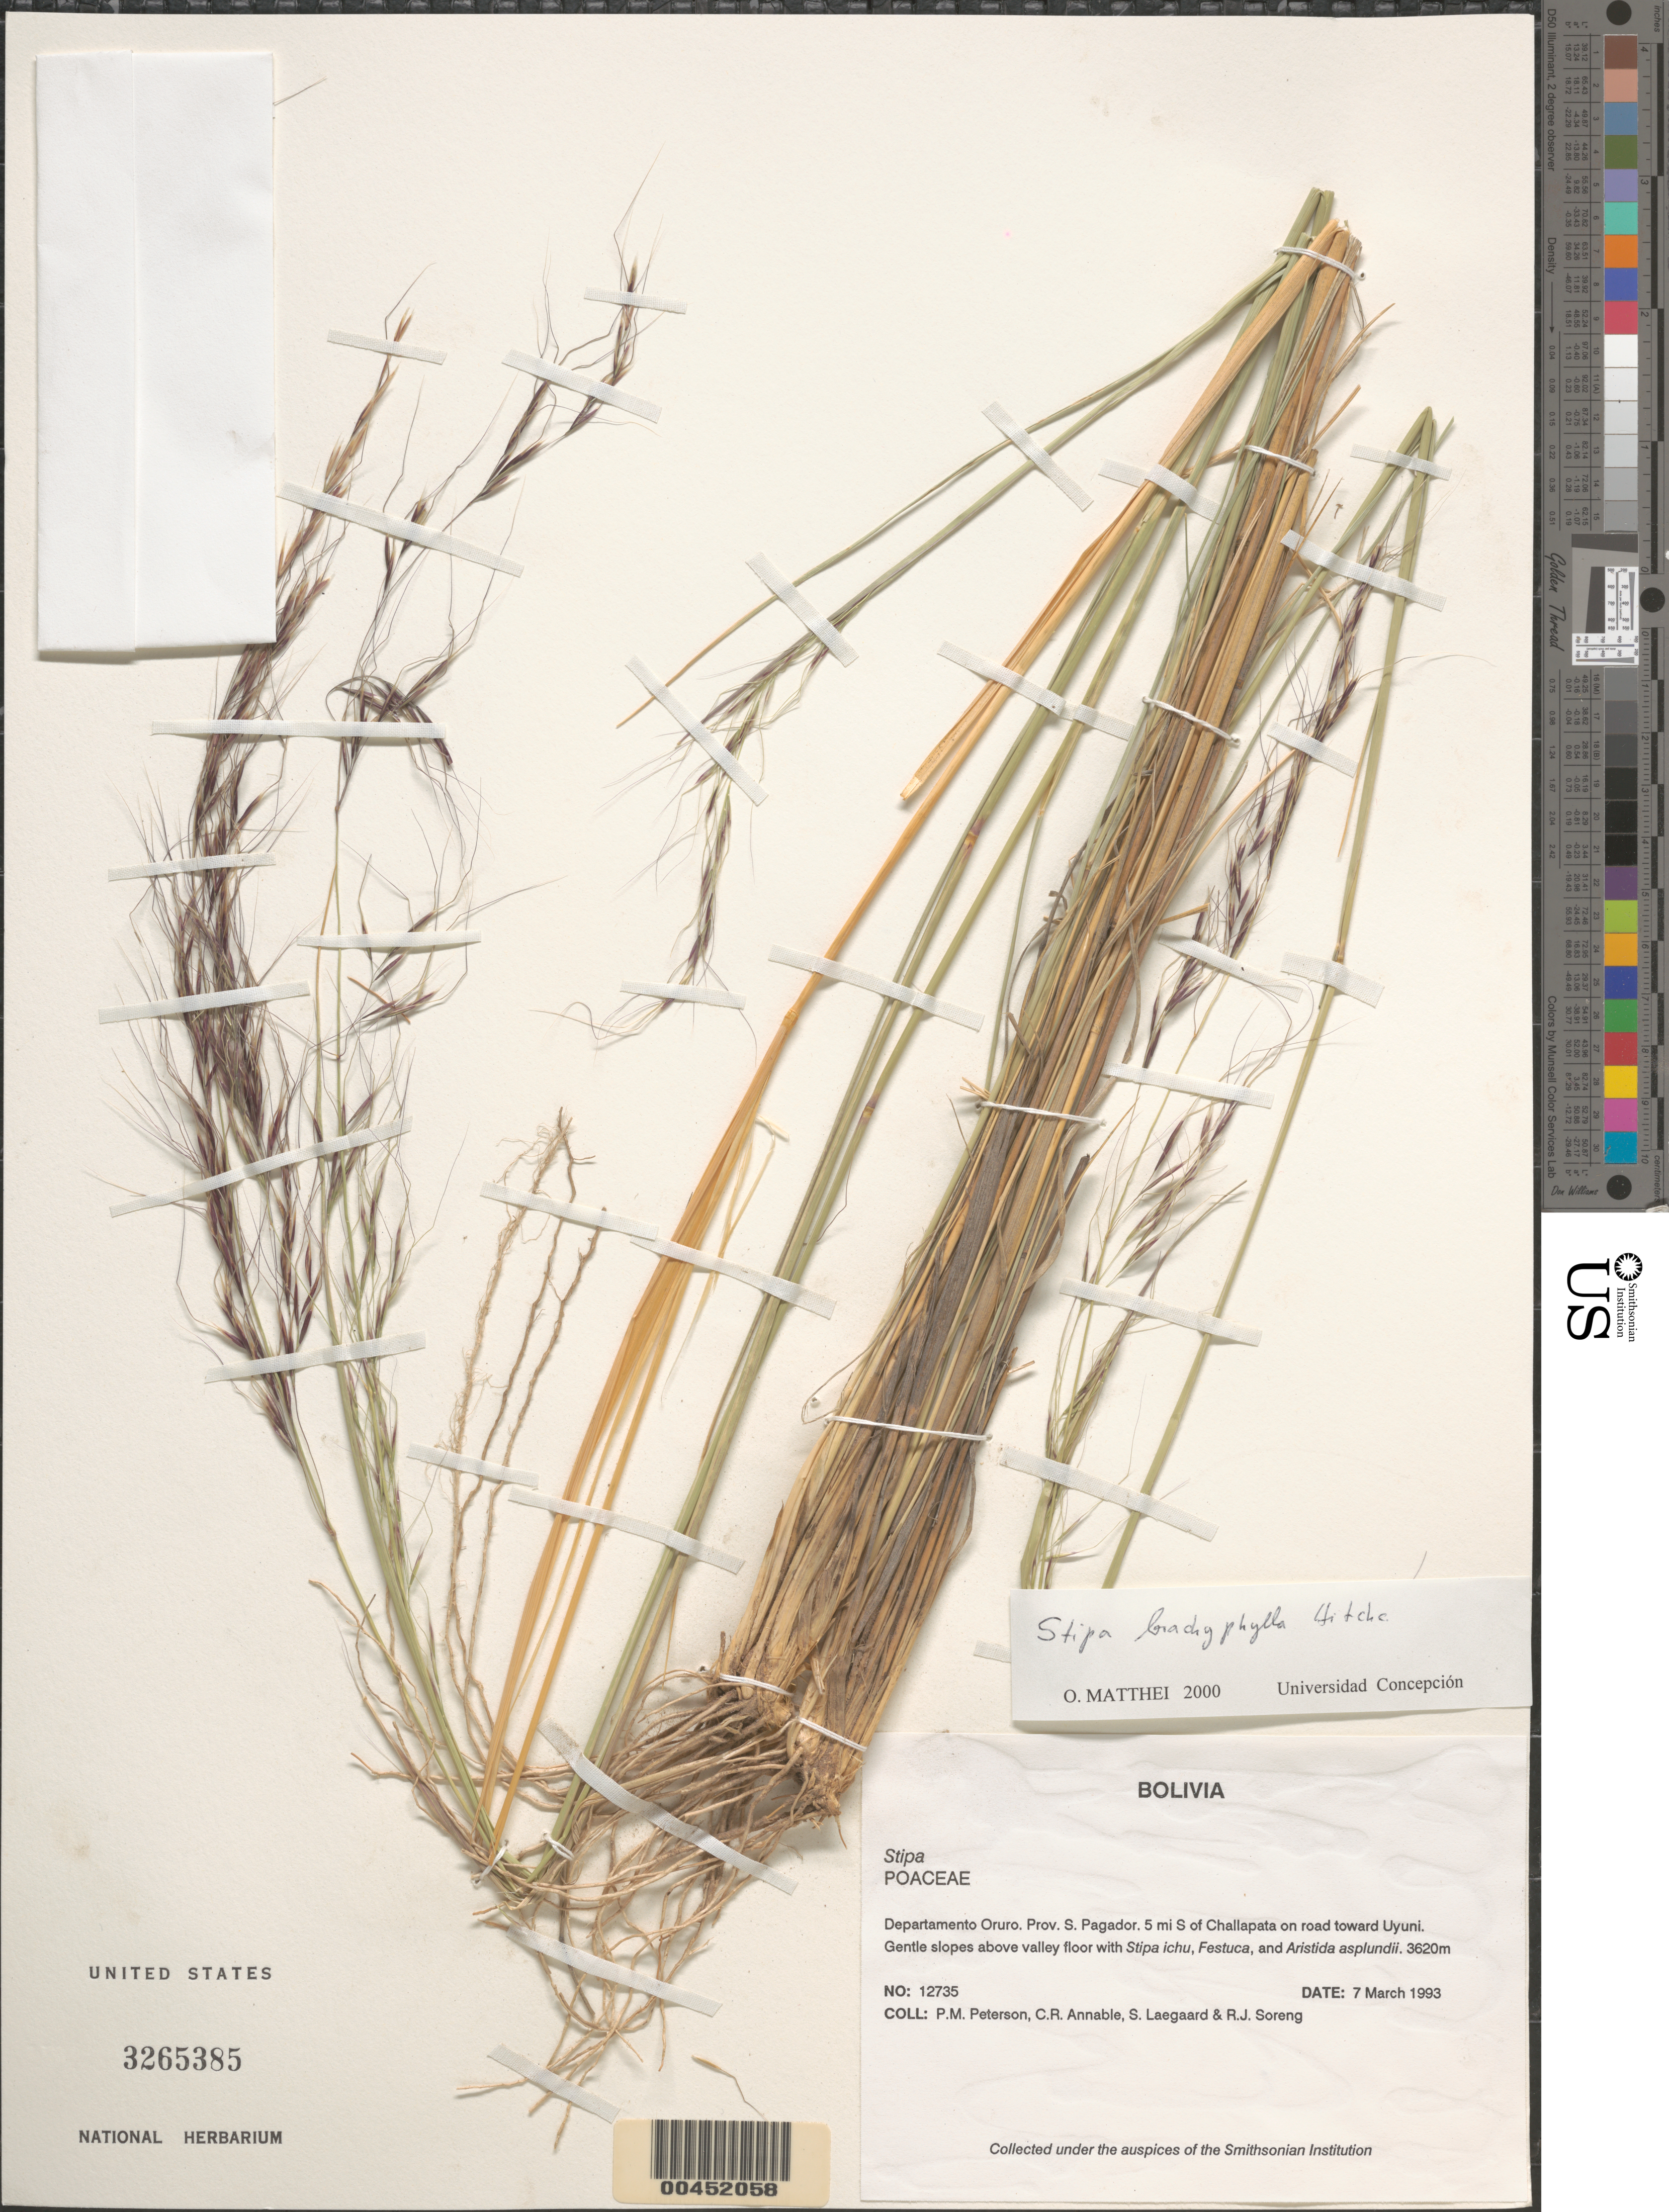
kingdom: Plantae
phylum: Tracheophyta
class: Liliopsida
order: Poales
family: Poaceae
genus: Stipa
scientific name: Stipa sp.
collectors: P. M. Peterson, C. R. Annable, S. Lægaard & R. J. Soreng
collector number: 12735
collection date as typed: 07 Mar 1993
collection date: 1993-03-07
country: Bolivia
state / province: Oruro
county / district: Sebastián Pagador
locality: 5 mi S of Challapata on road toward Uyuni.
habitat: Gentle slopes above valley floor with Stipa ichu, Festuca, and Aristida asplundii.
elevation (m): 3620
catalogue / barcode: US 3265385